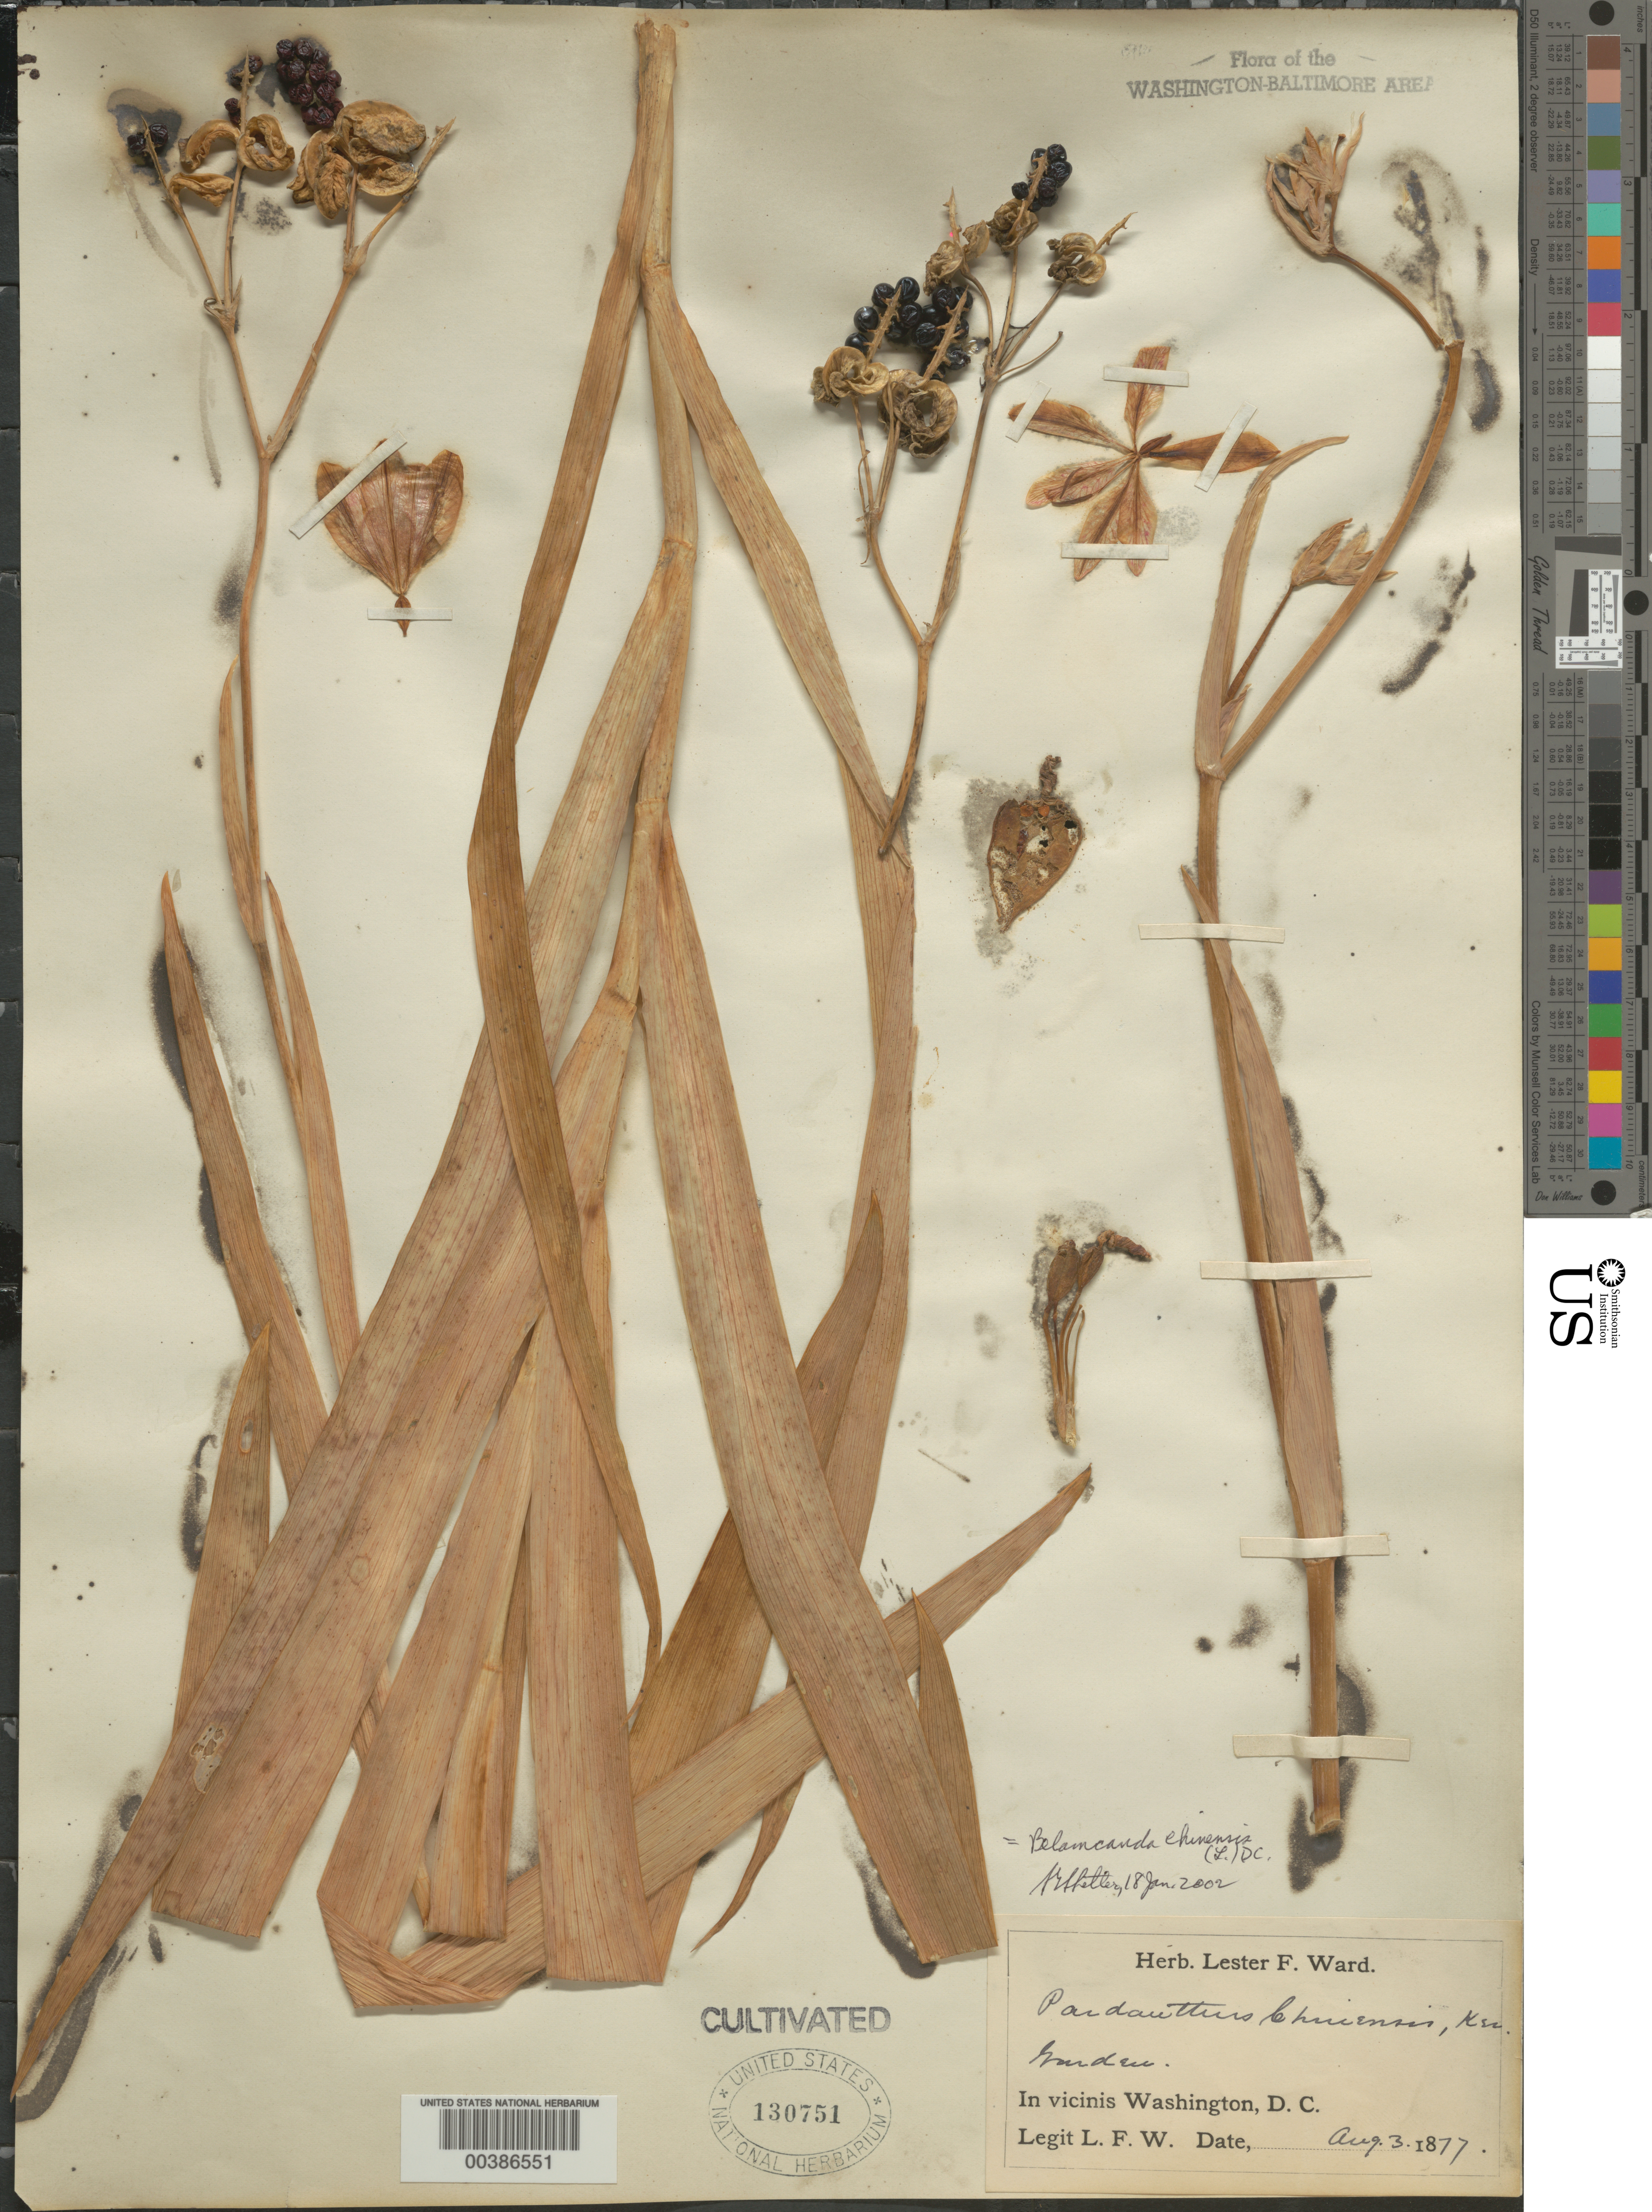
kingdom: Plantae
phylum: Tracheophyta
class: Liliopsida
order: Asparagales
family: Iridaceae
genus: Iris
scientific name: Iris domestica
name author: (L.) Goldblatt & Mabb.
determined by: Strong, Mark T., (BOT), Smithsonian Institution - National Museum of Natural History (UNITED STATES)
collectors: L. F. Ward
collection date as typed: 03 Aug 1877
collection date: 1877-08-03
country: United States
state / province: District of Columbia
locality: Washington DC area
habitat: Garden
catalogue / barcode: US 130751